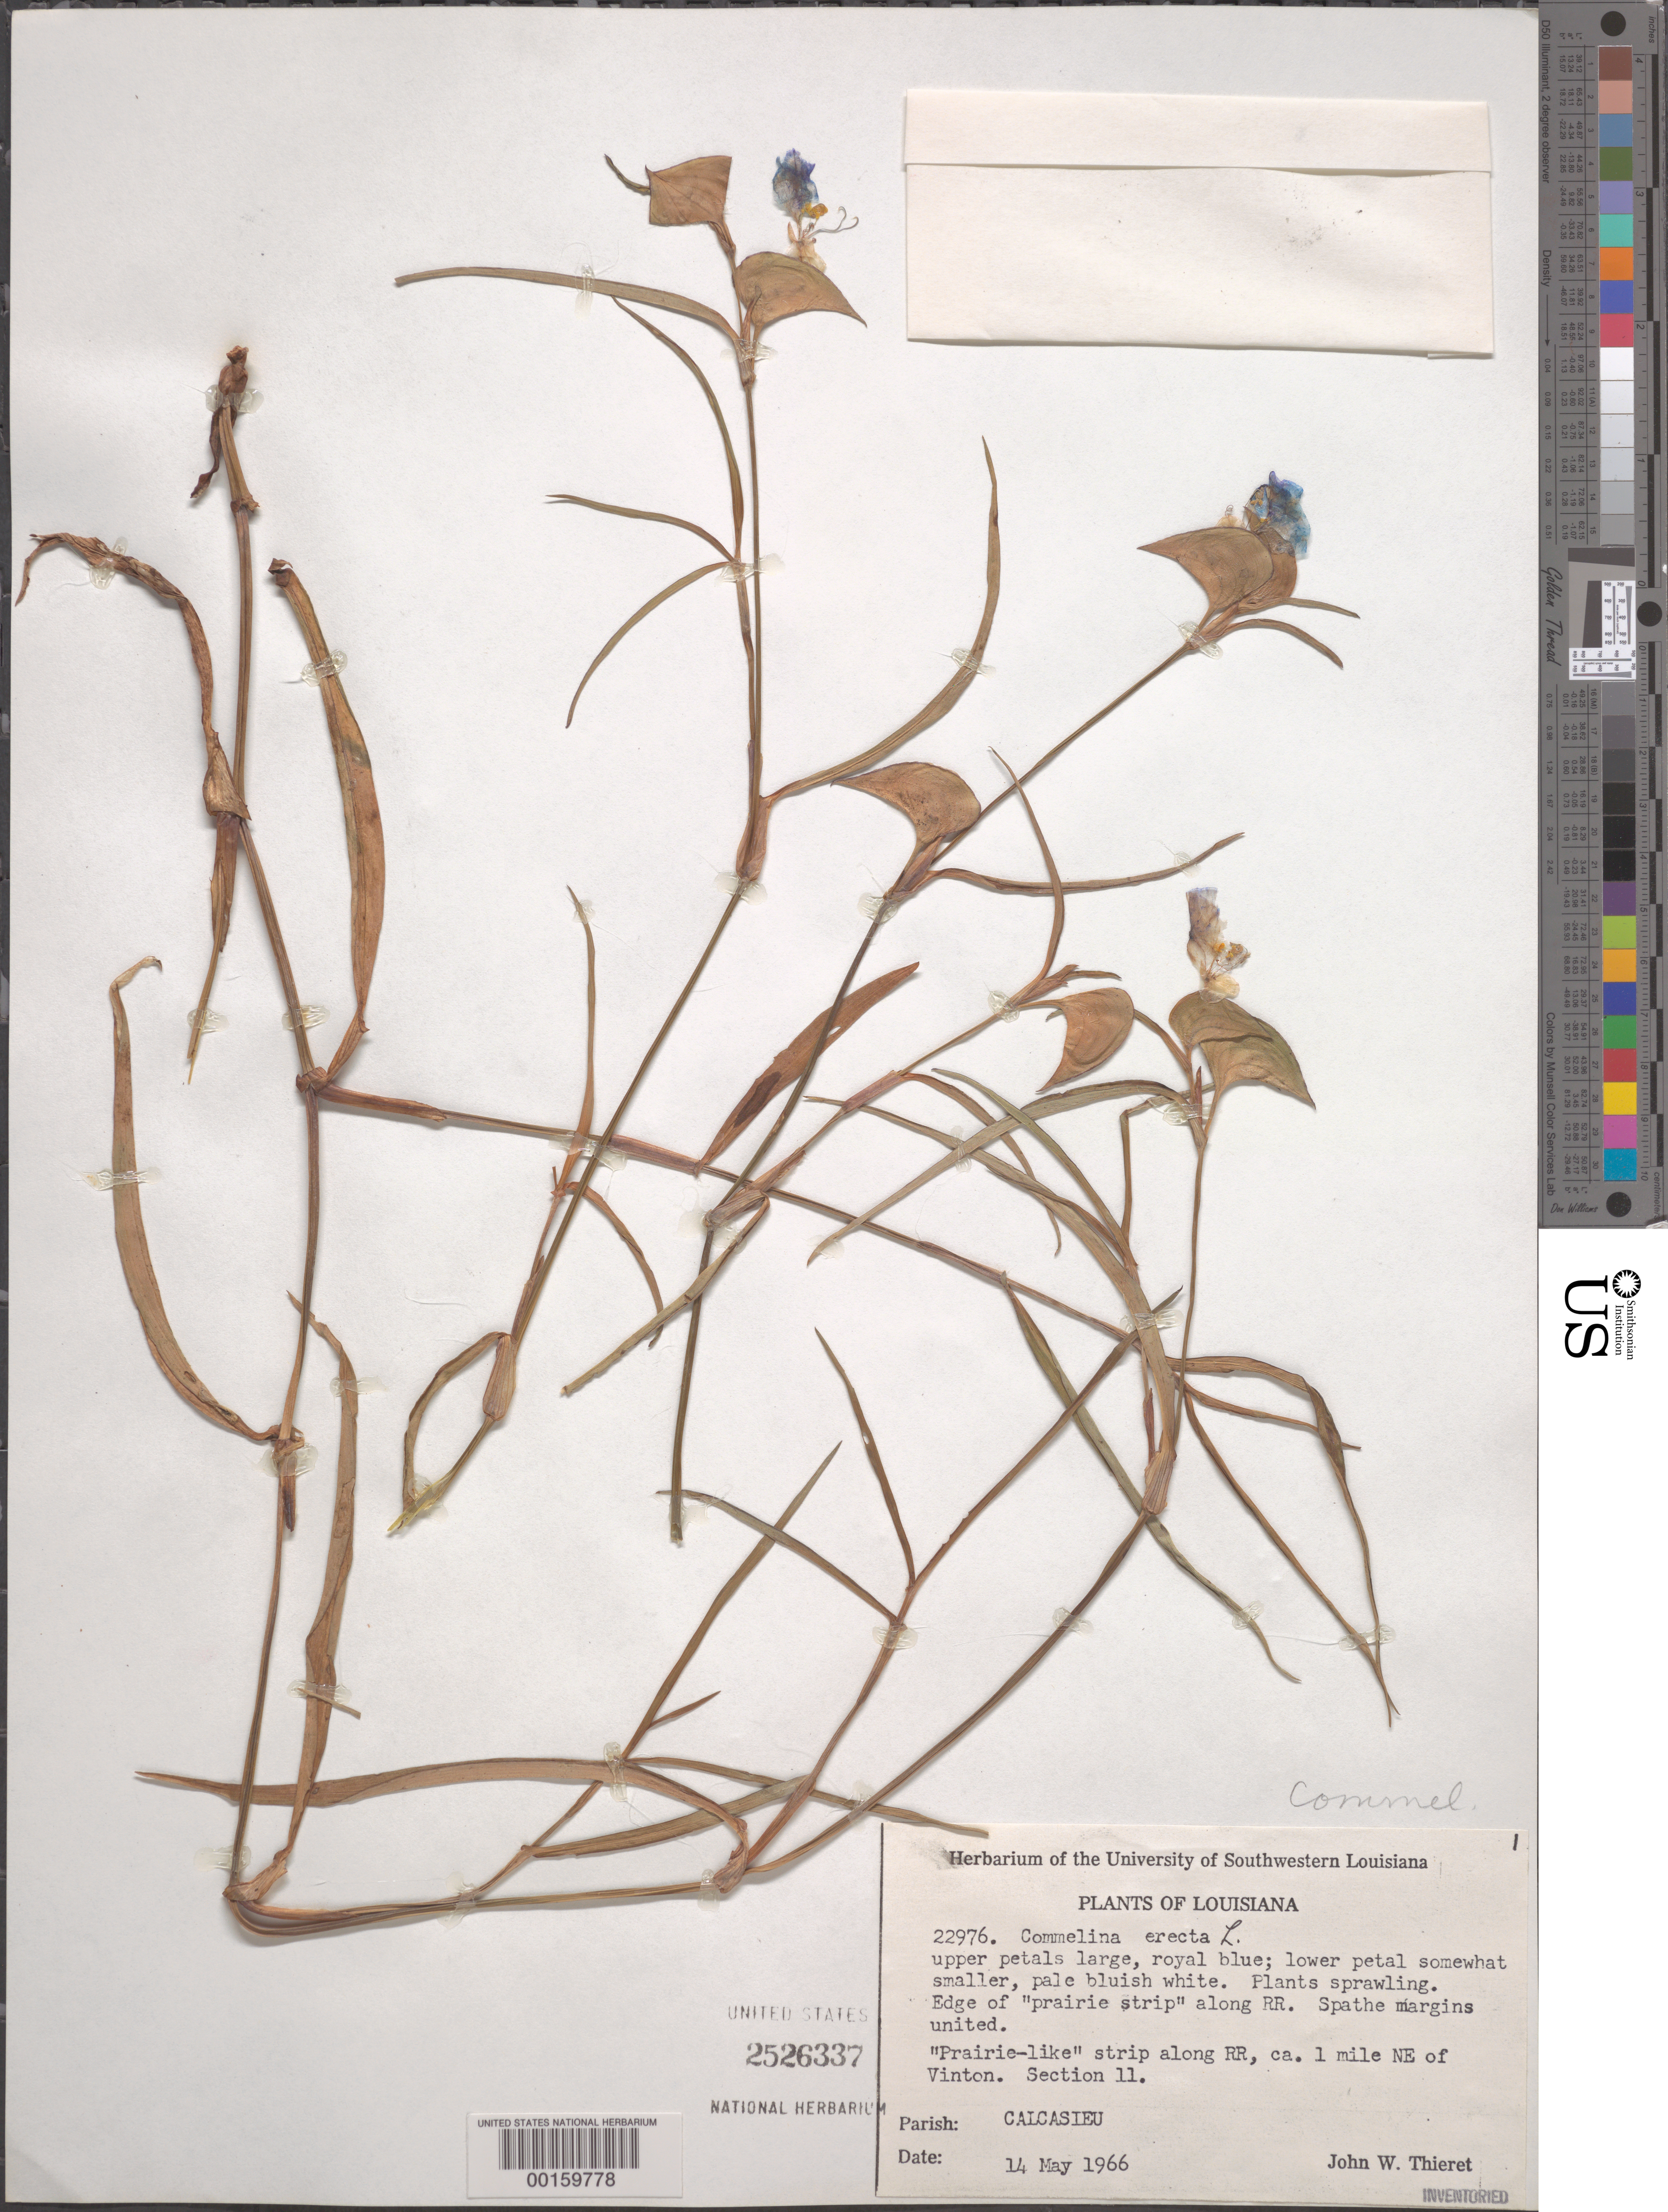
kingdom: Plantae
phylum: Tracheophyta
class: Liliopsida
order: Commelinales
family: Commelinaceae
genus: Commelina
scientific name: Commelina erecta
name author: L.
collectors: J. W. Thieret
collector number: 22976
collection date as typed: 14 May 1966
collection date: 1966-05-14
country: United States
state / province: Louisiana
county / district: Calcasieu Parish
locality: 1 mi. ne of vinton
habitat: "prairie-like" strip along rr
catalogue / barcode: US 2526337